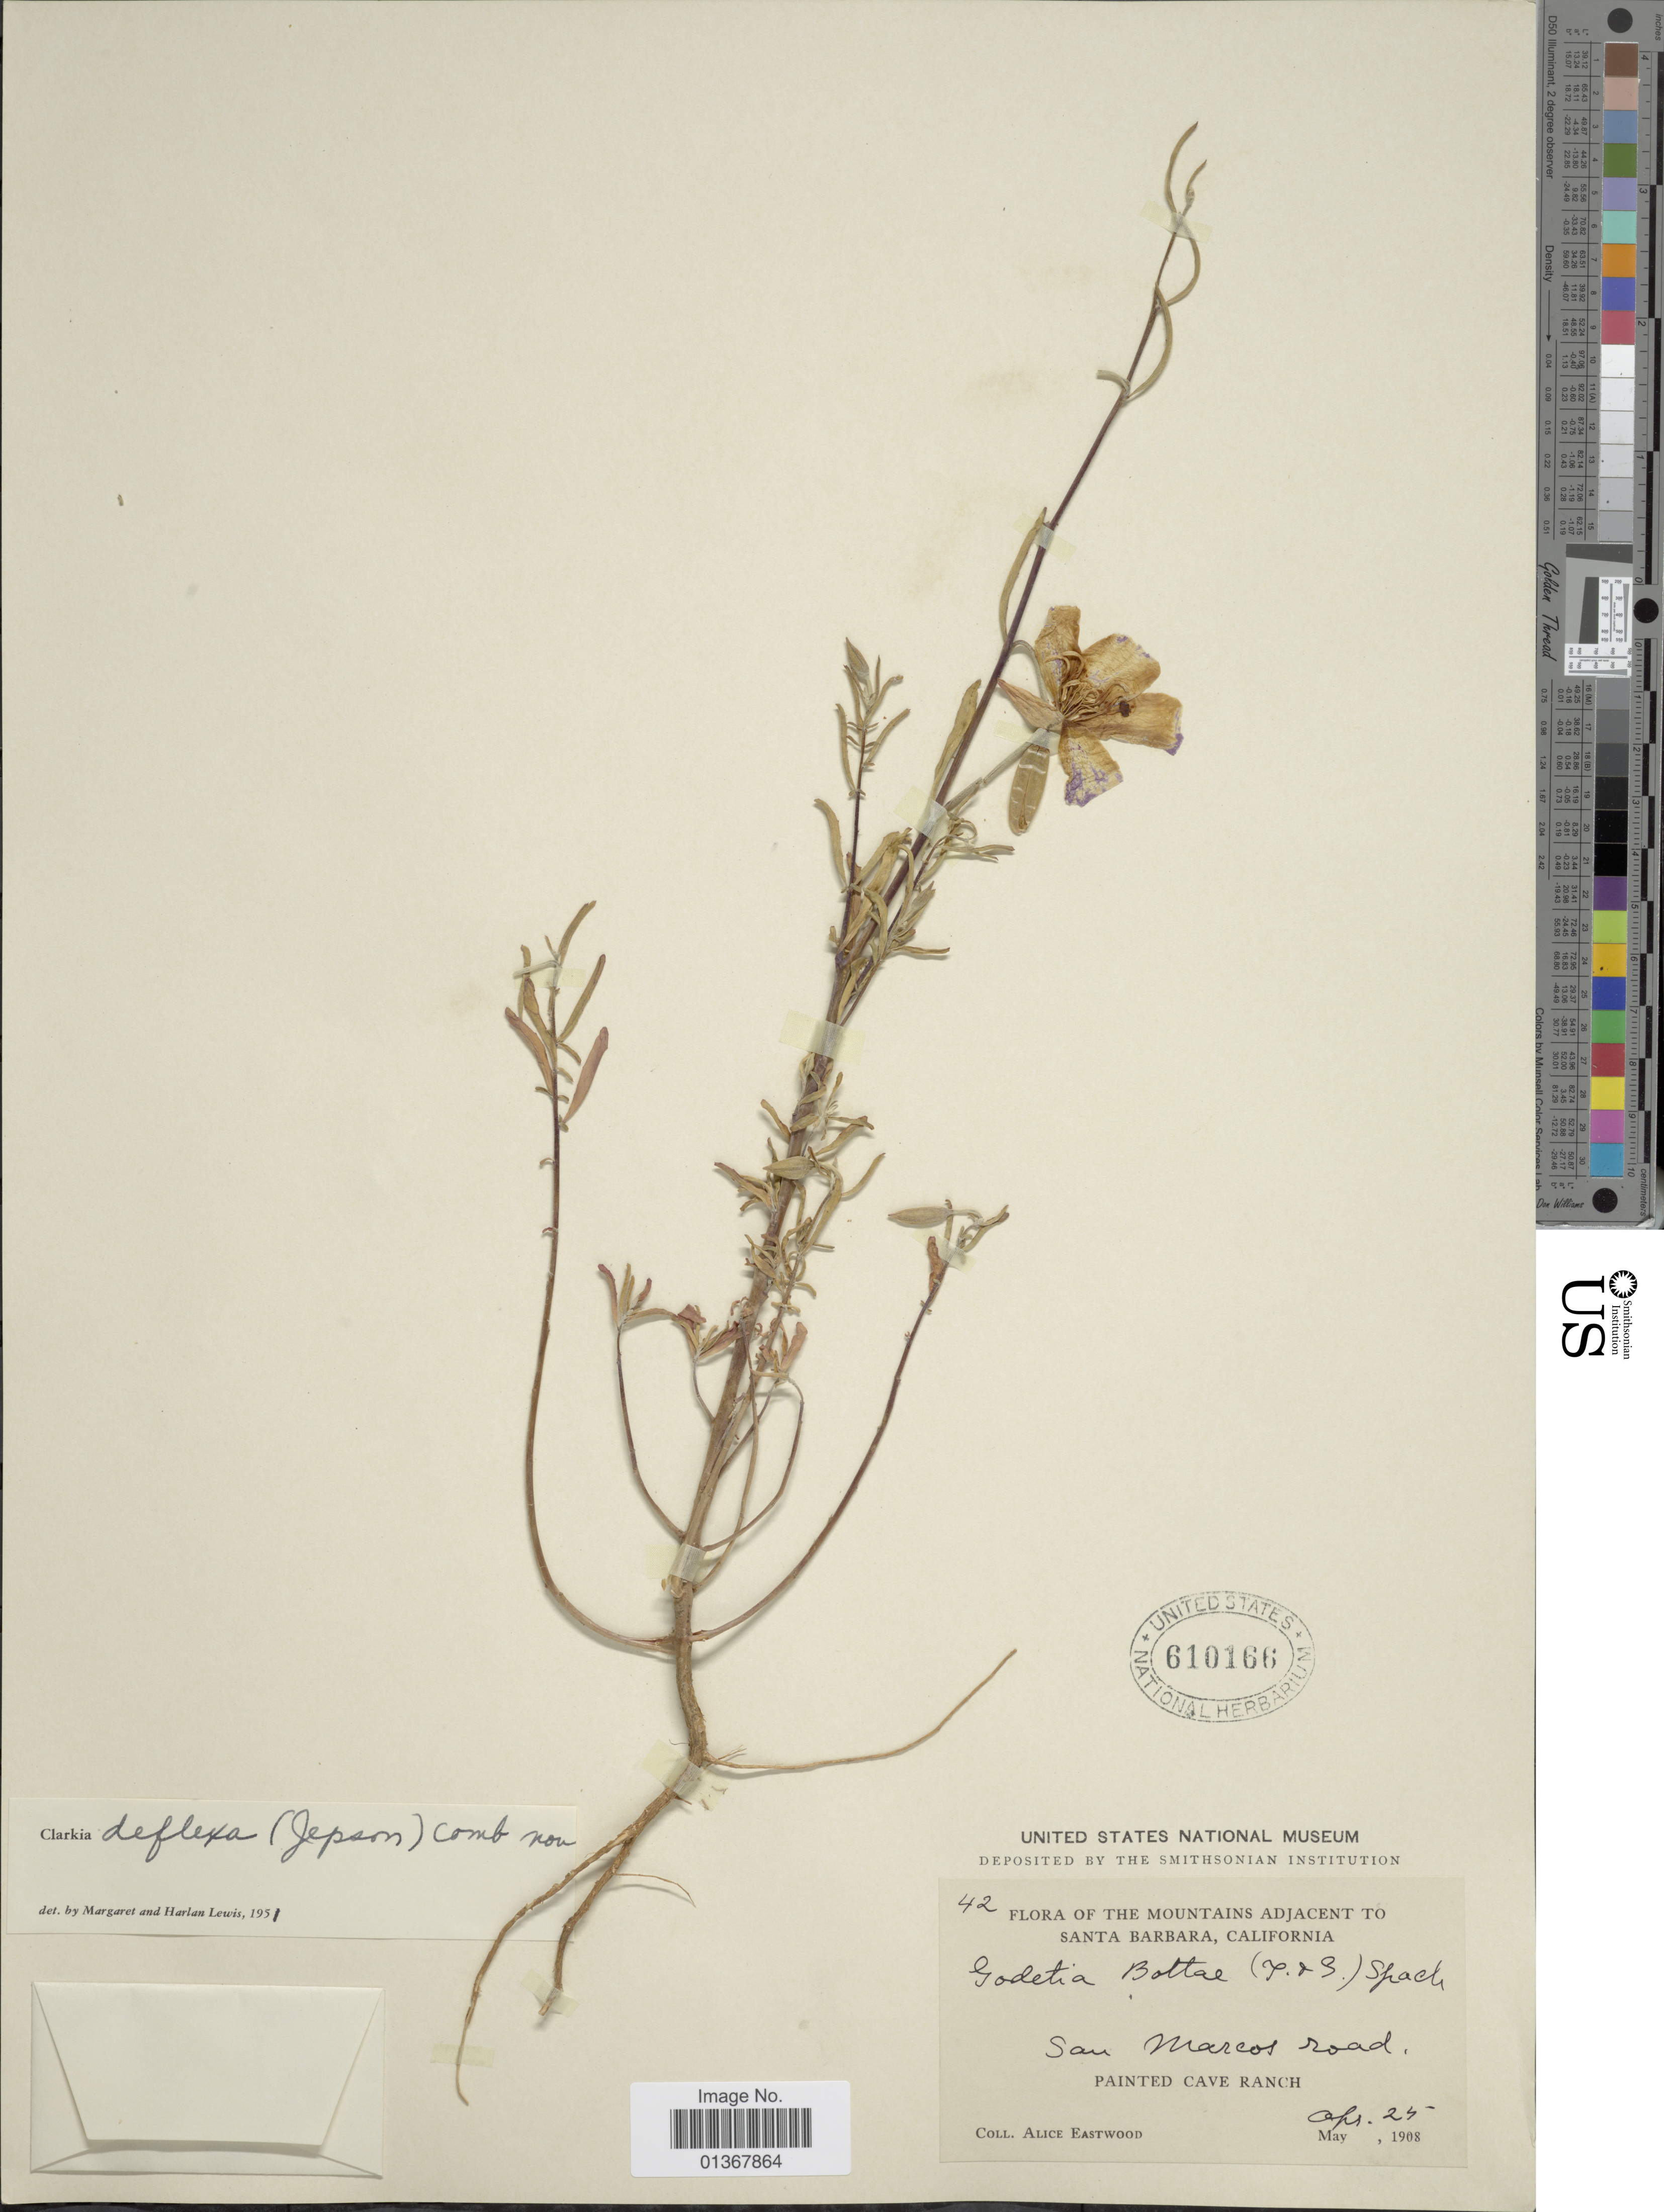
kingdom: Plantae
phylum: Tracheophyta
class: Magnoliopsida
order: Myrtales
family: Onagraceae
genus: Clarkia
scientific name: Clarkia bottae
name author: (Spach) F. H. Lewis & M.E. Lewis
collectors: A. Eastwood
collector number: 42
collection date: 1908-04-25/1908-05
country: United States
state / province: California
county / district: Santa Barbara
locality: The Mountains Adjacent to Santa Barbara, San Marcos road, Painted Cave Ranch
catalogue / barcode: US 610166